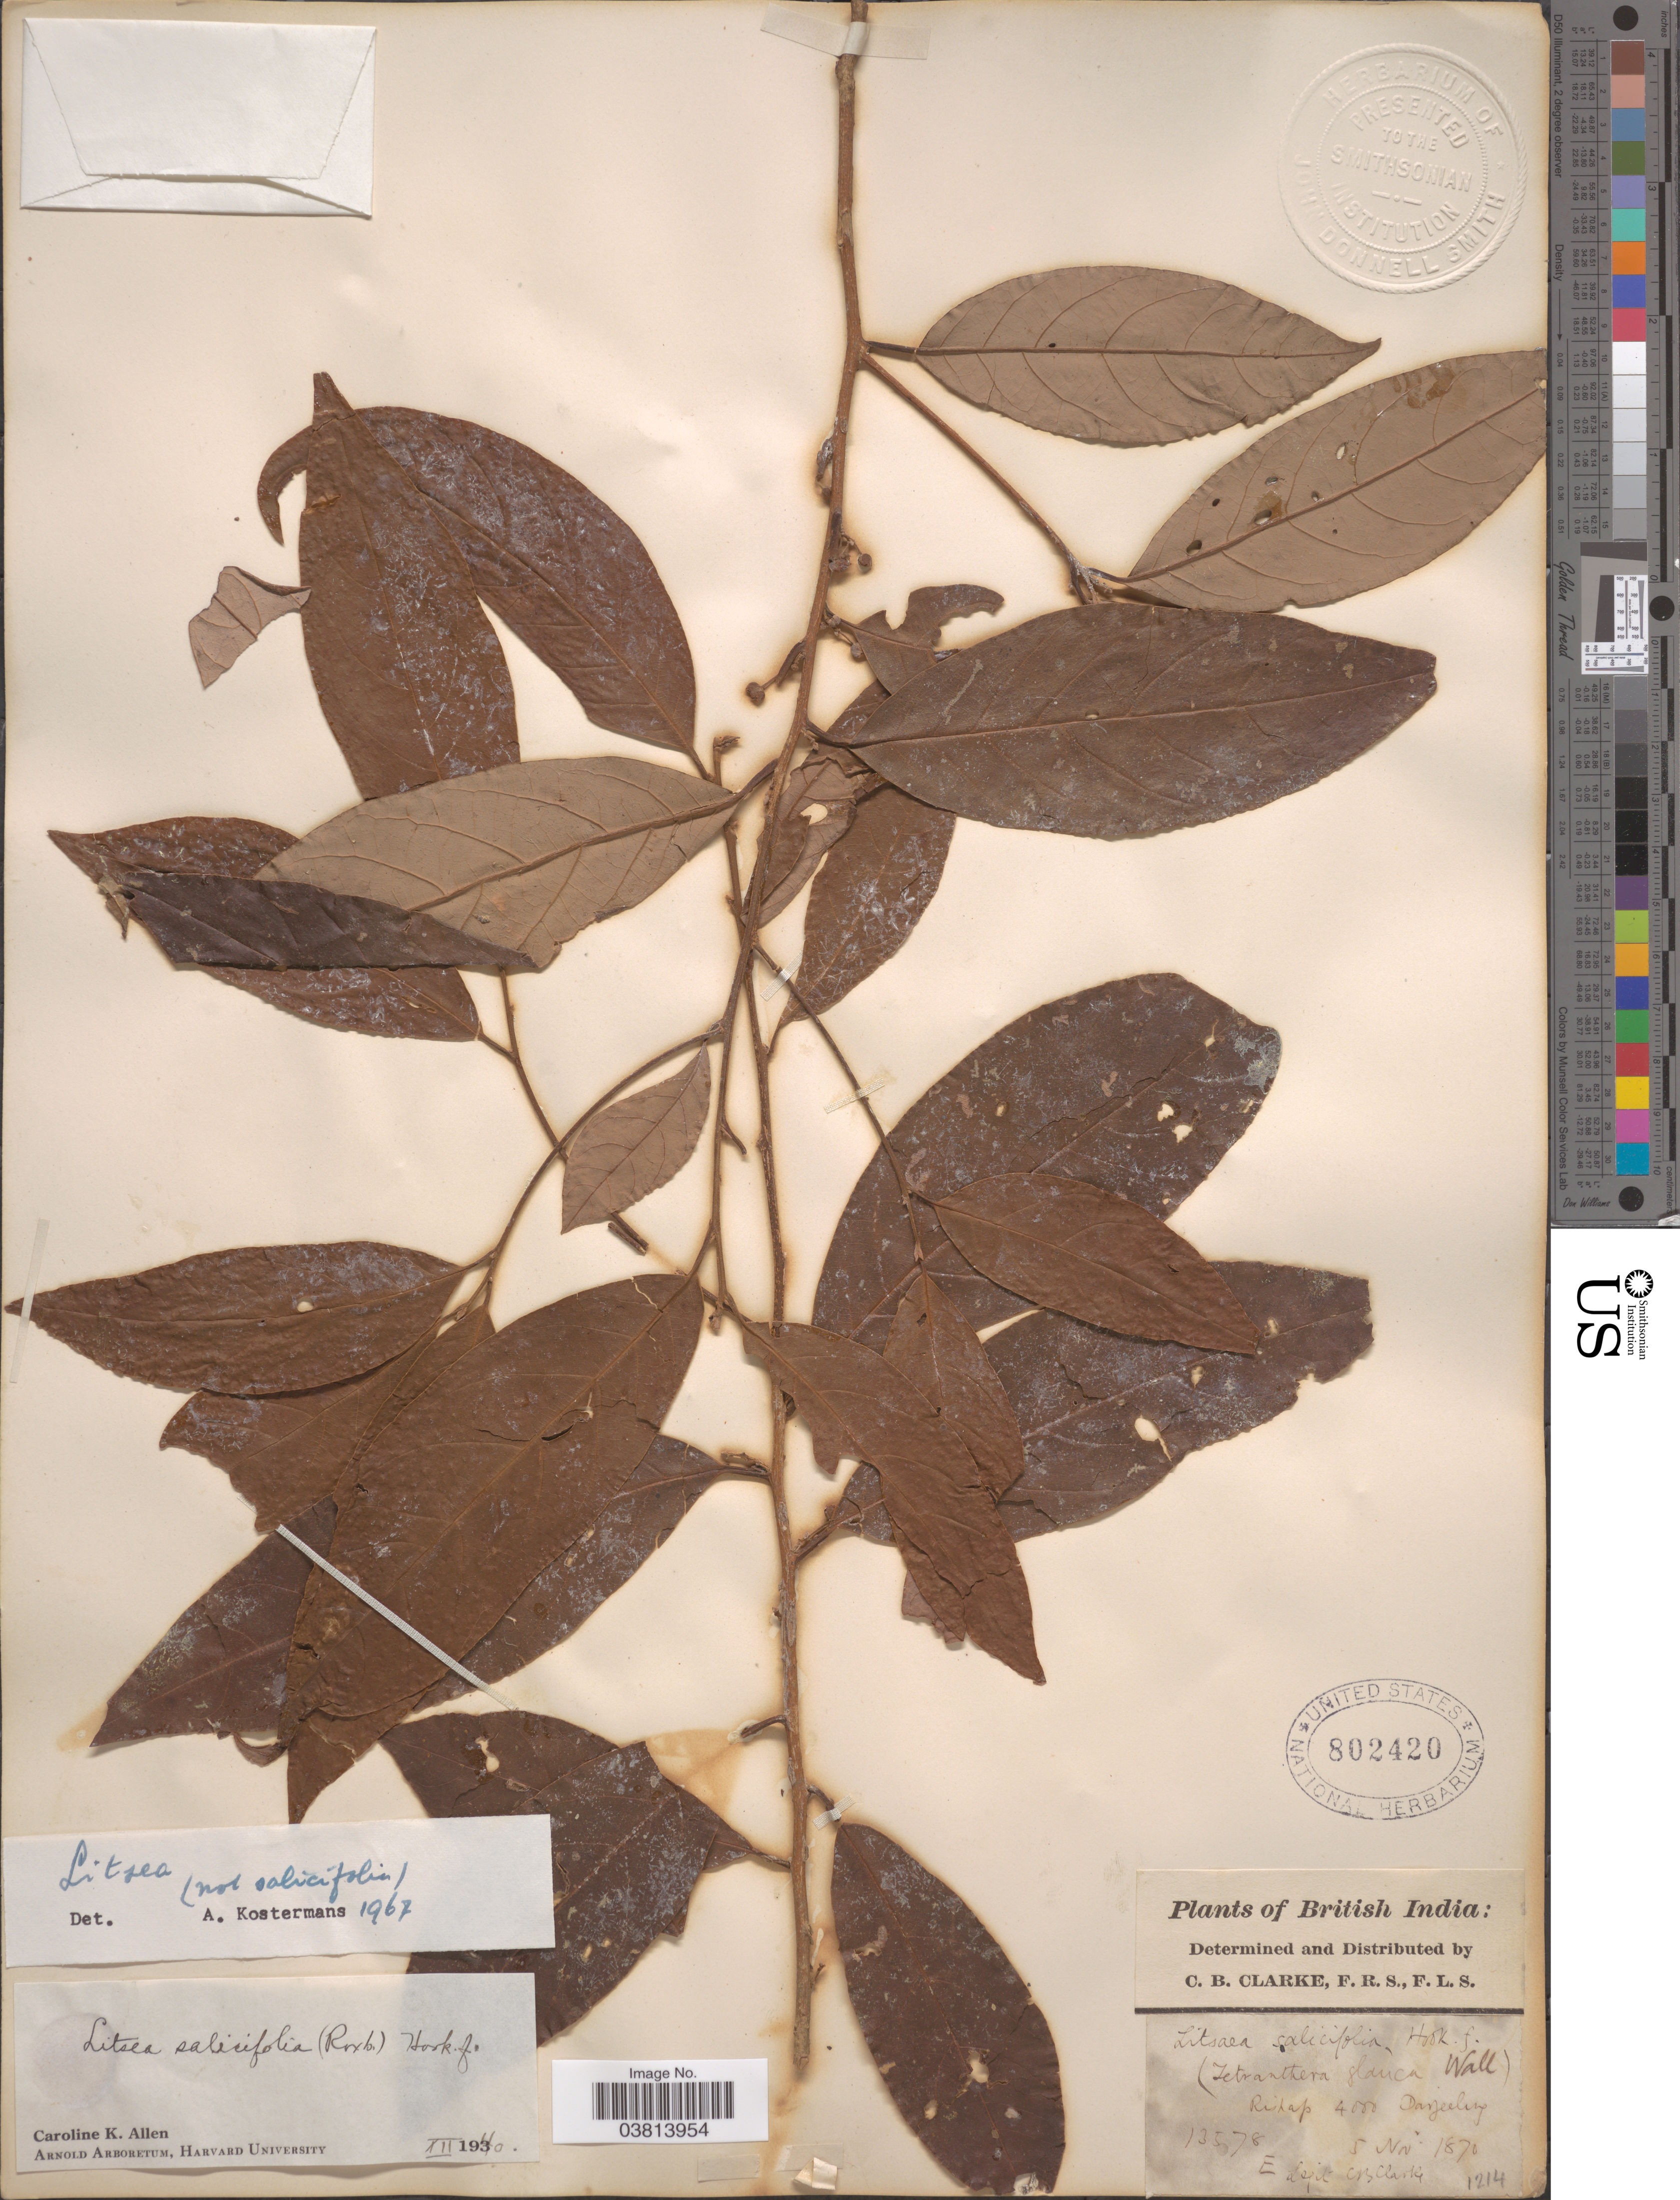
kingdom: Plantae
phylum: Tracheophyta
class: Magnoliopsida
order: Laurales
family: Lauraceae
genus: Litsea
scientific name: Litsea sp.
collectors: C. B. Clarke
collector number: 13578E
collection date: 1870-11-05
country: India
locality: British India. Rishap, Darjeeling.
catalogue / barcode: US 802420